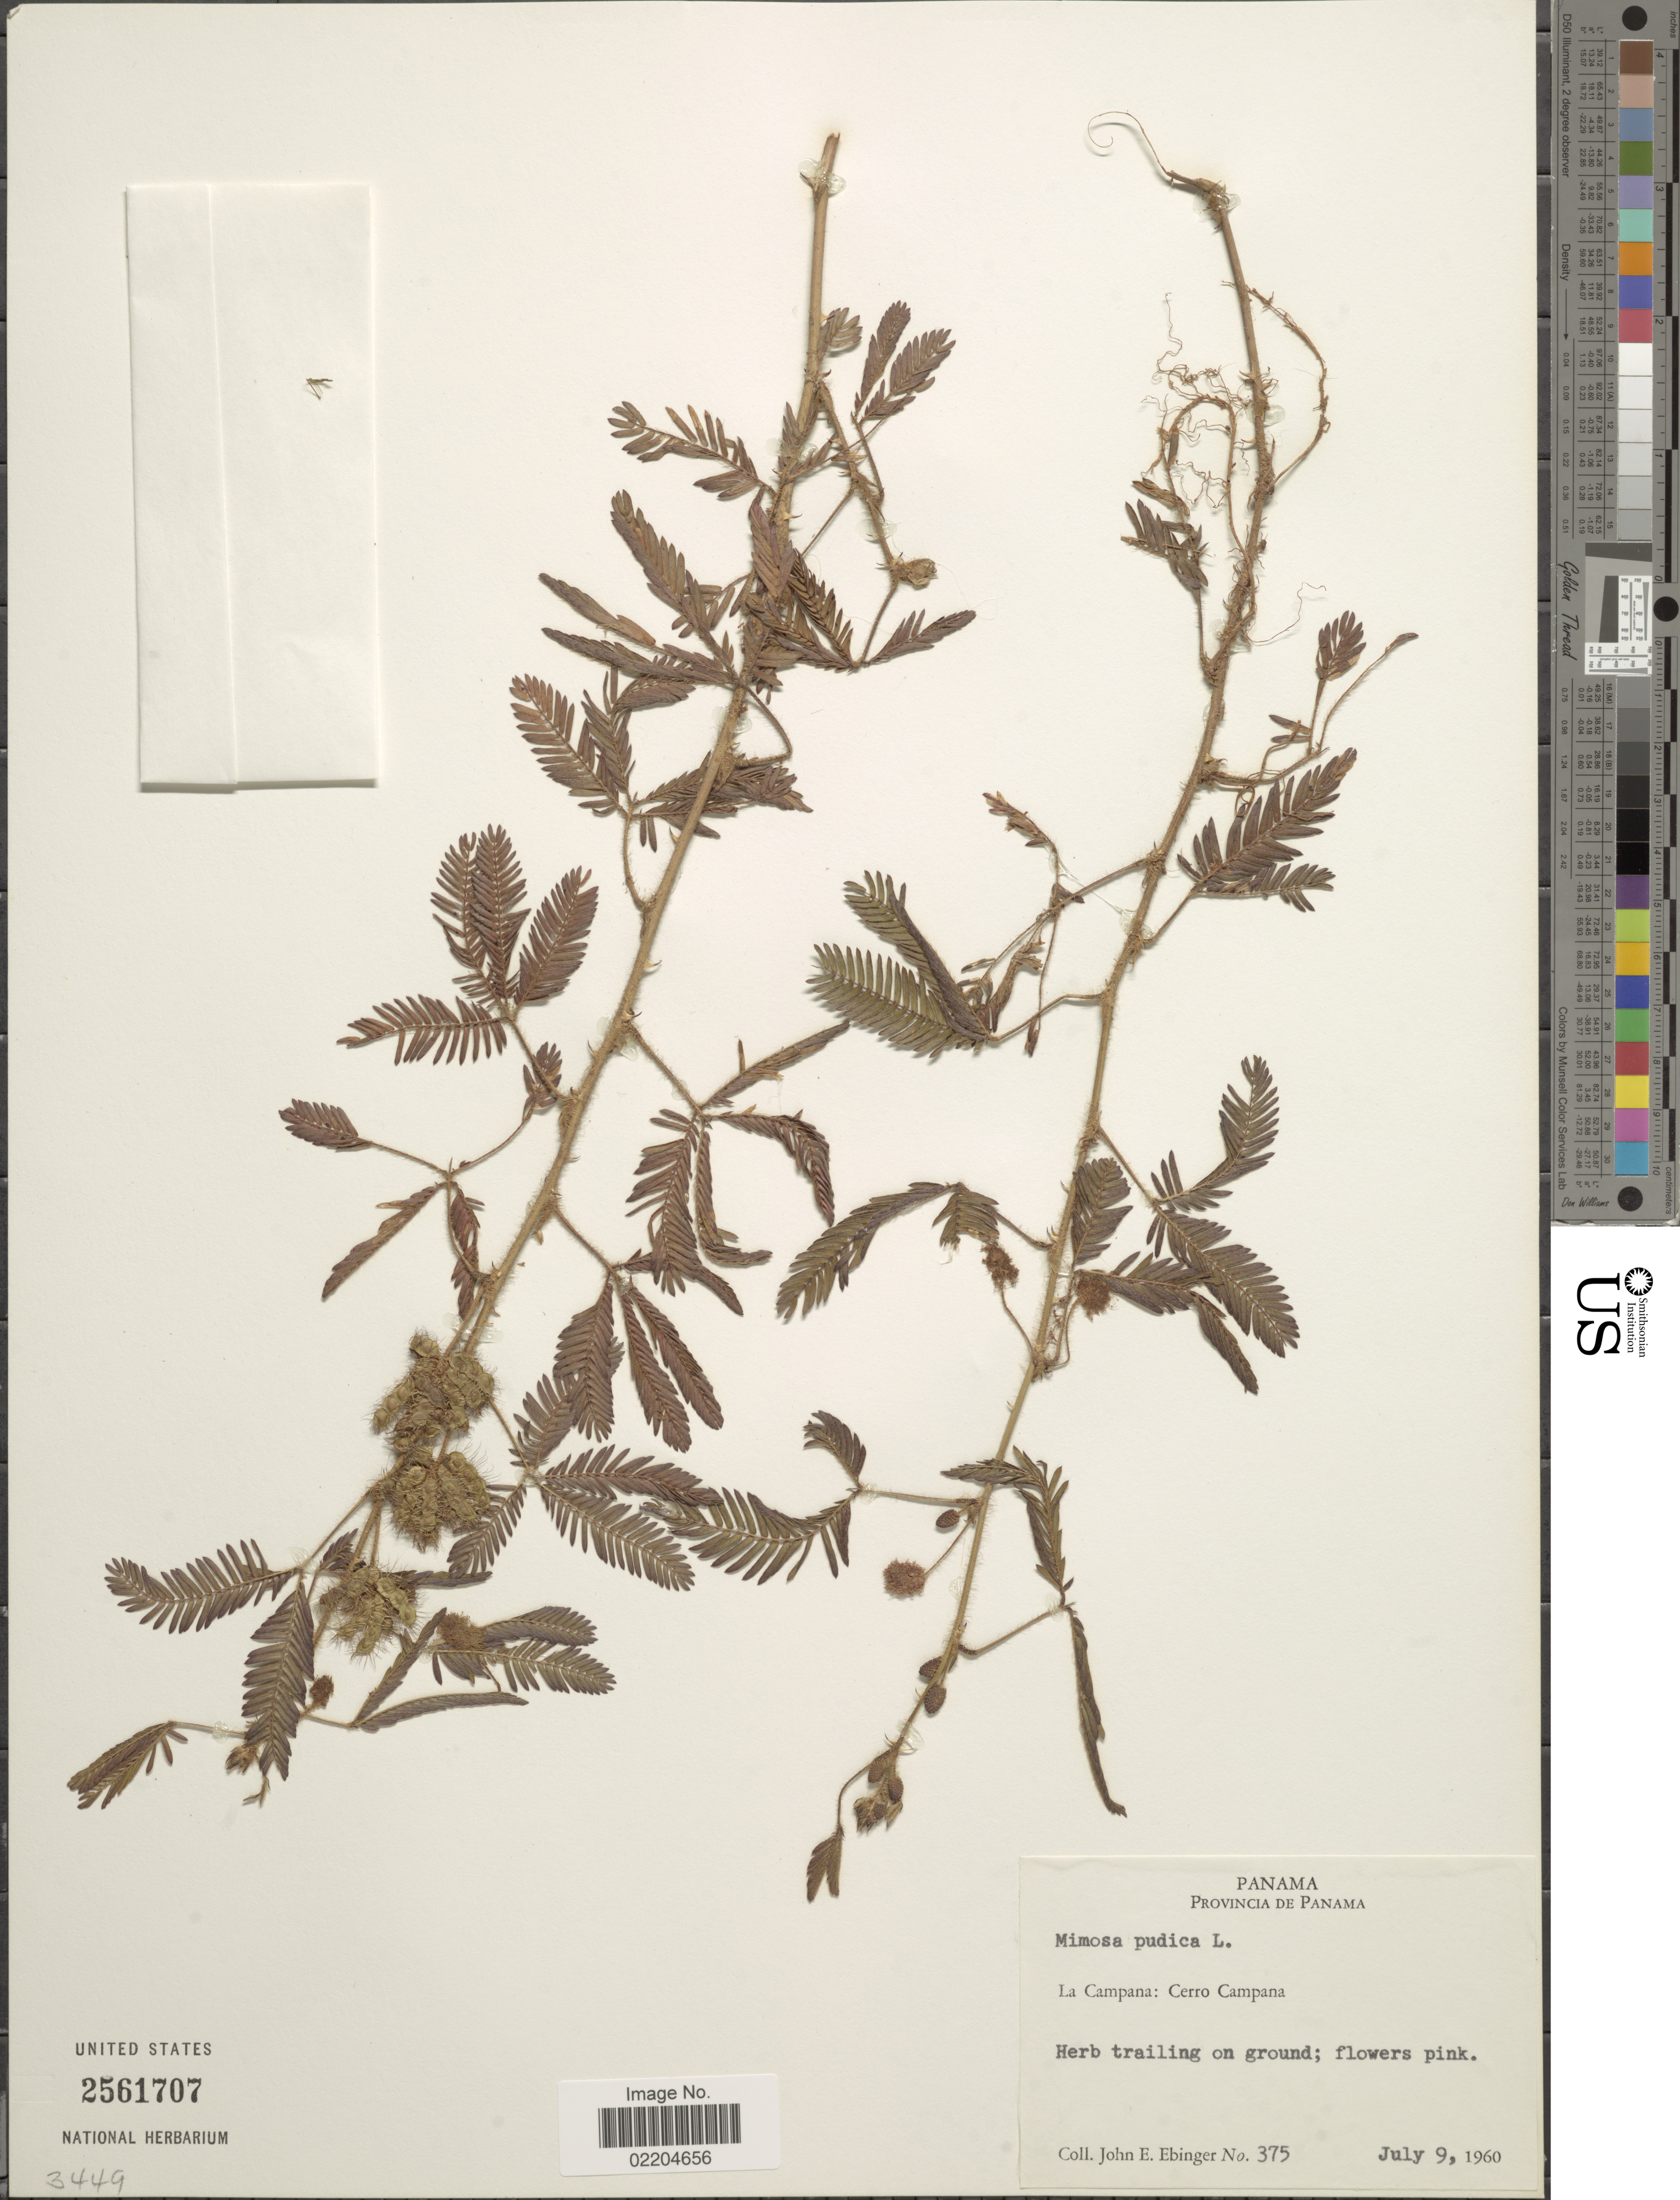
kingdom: Plantae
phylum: Tracheophyta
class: Magnoliopsida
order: Fabales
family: Fabaceae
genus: Mimosa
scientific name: Mimosa pudica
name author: L.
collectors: J. Ebinger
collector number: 375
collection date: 1960-07-09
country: Panama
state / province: Panamá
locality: La Campana: Cerro Campana, Provincia de Panama.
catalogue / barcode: US 2561707